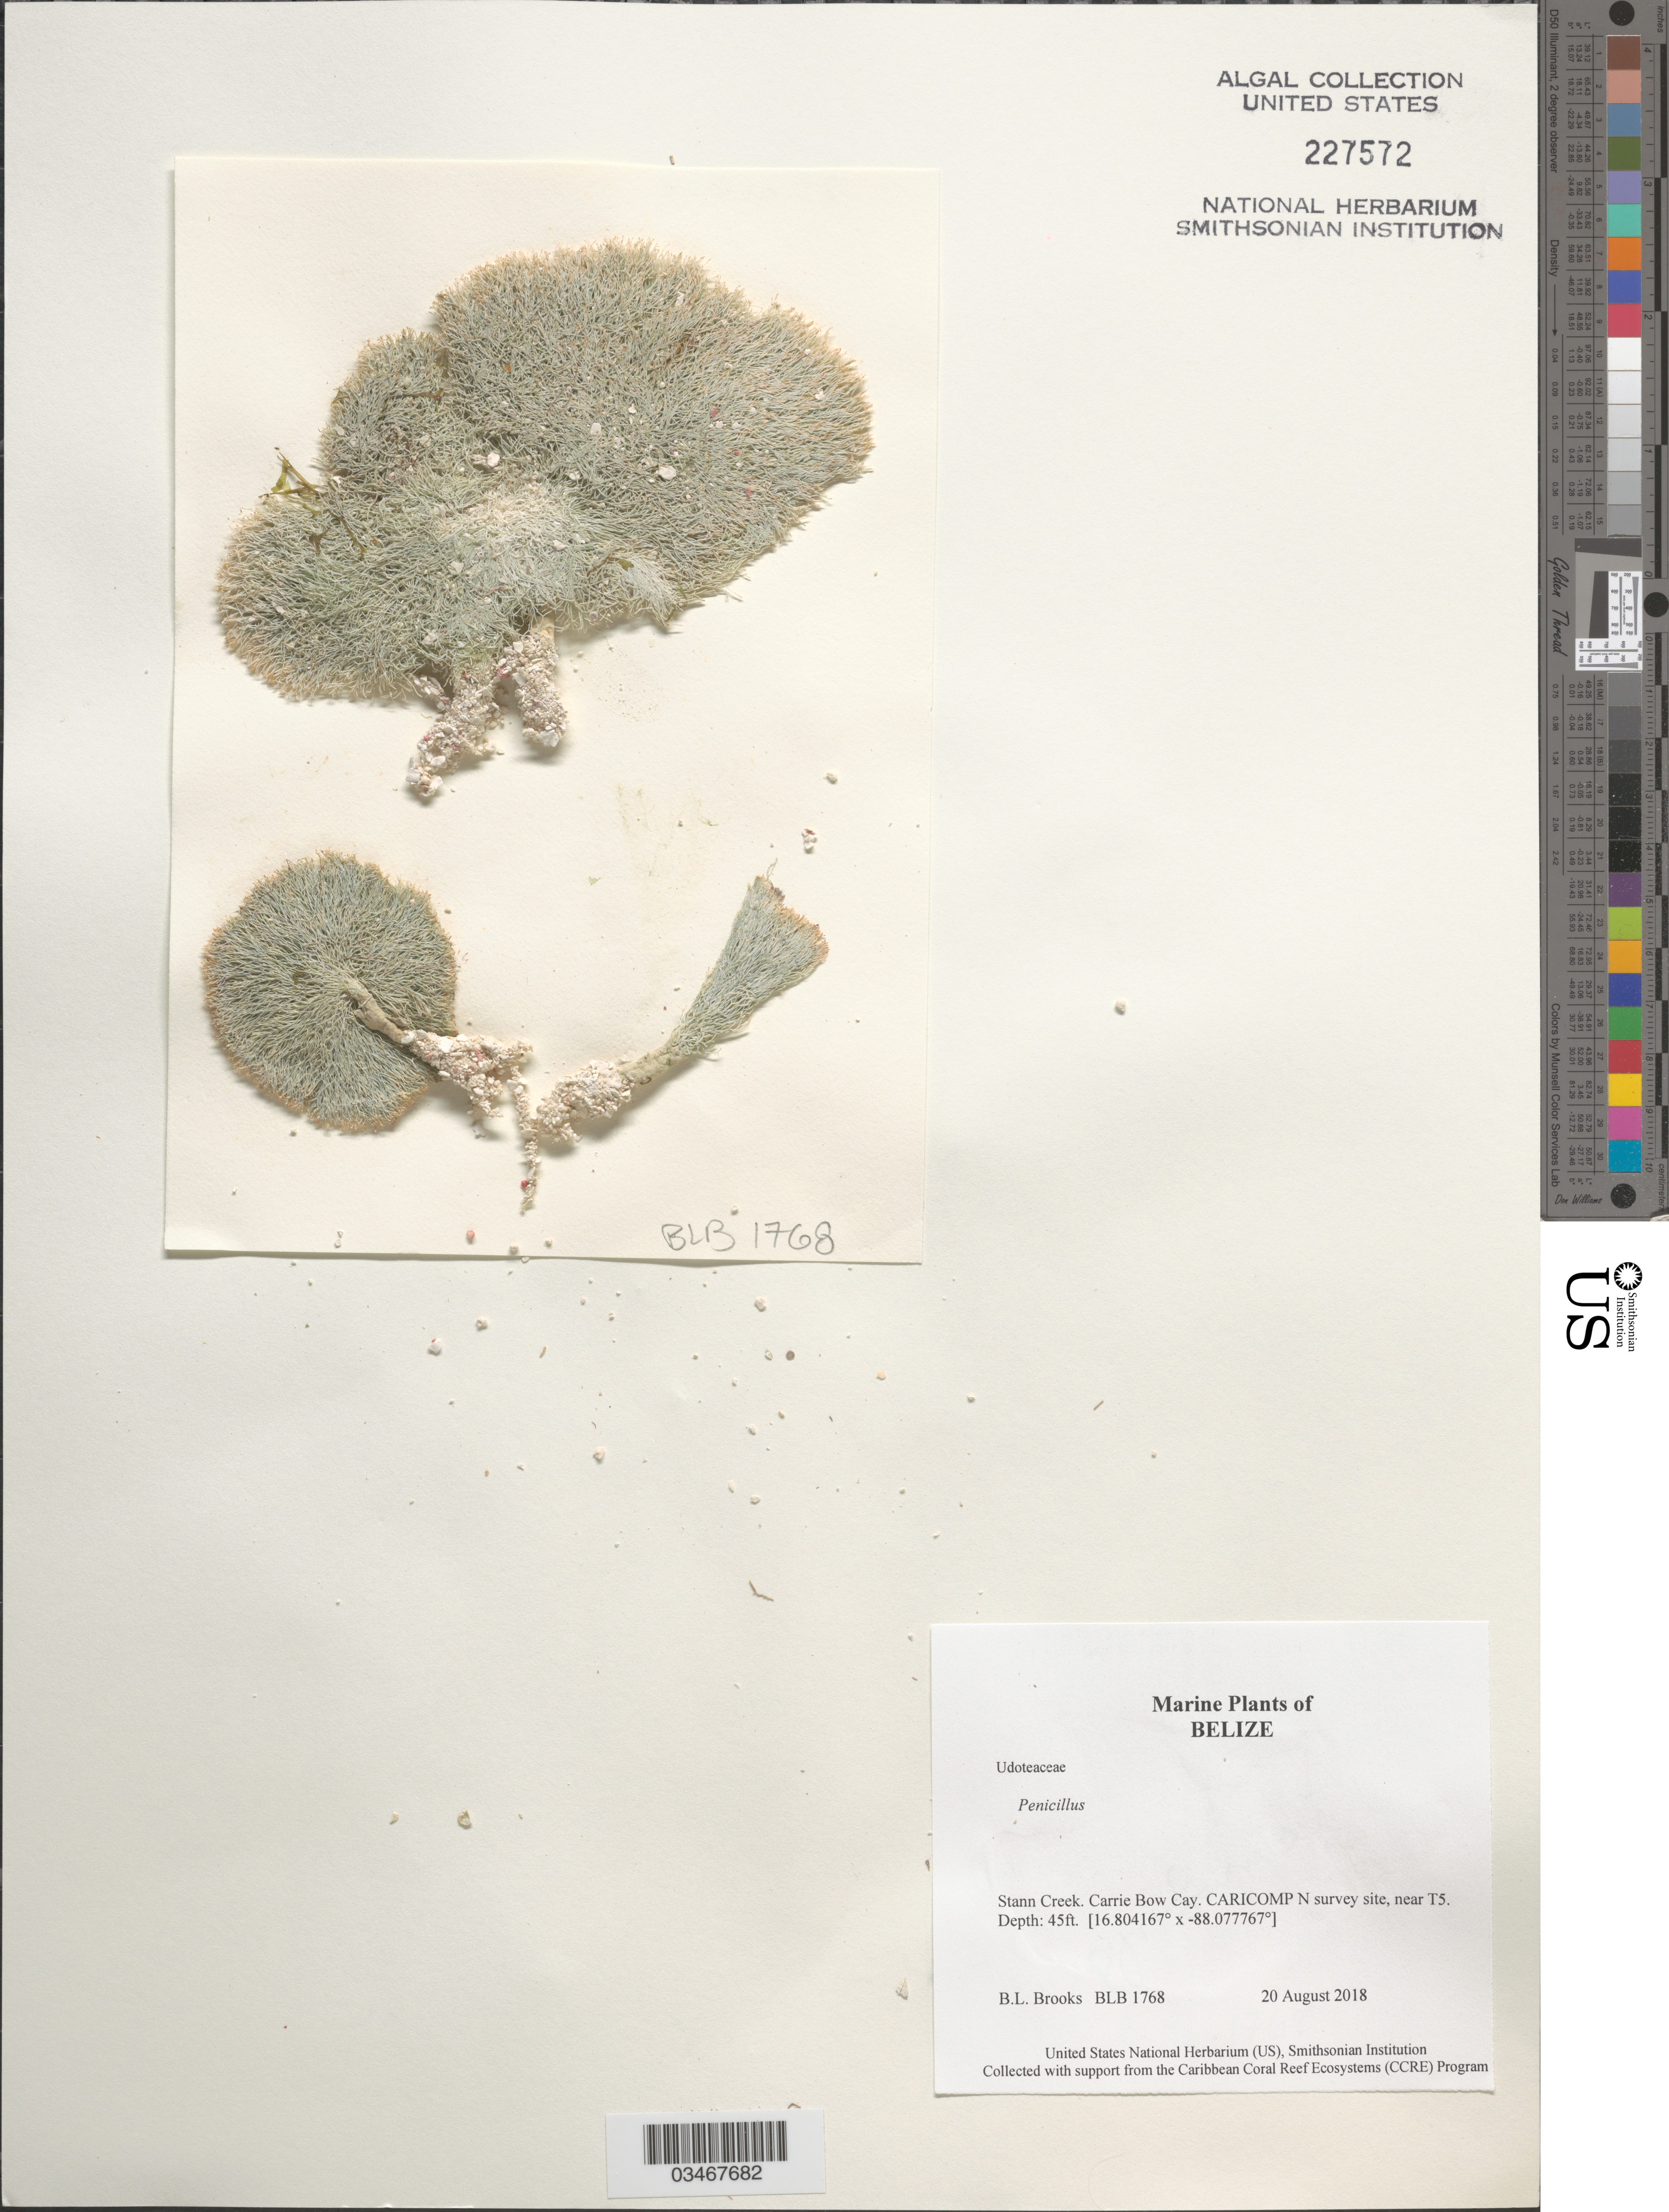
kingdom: Plantae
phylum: Chlorophyta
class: Ulvophyceae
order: Bryopsidales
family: Udoteaceae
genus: Penicillus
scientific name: Penicillus sp.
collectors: B. Brooks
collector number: BLB 1768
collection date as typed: Transcribed d/m/y: 20/8/2018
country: Belize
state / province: Stann Creek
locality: Carrie Bow Cay. CARICOMP N survey site, near T5.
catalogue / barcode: US 227572